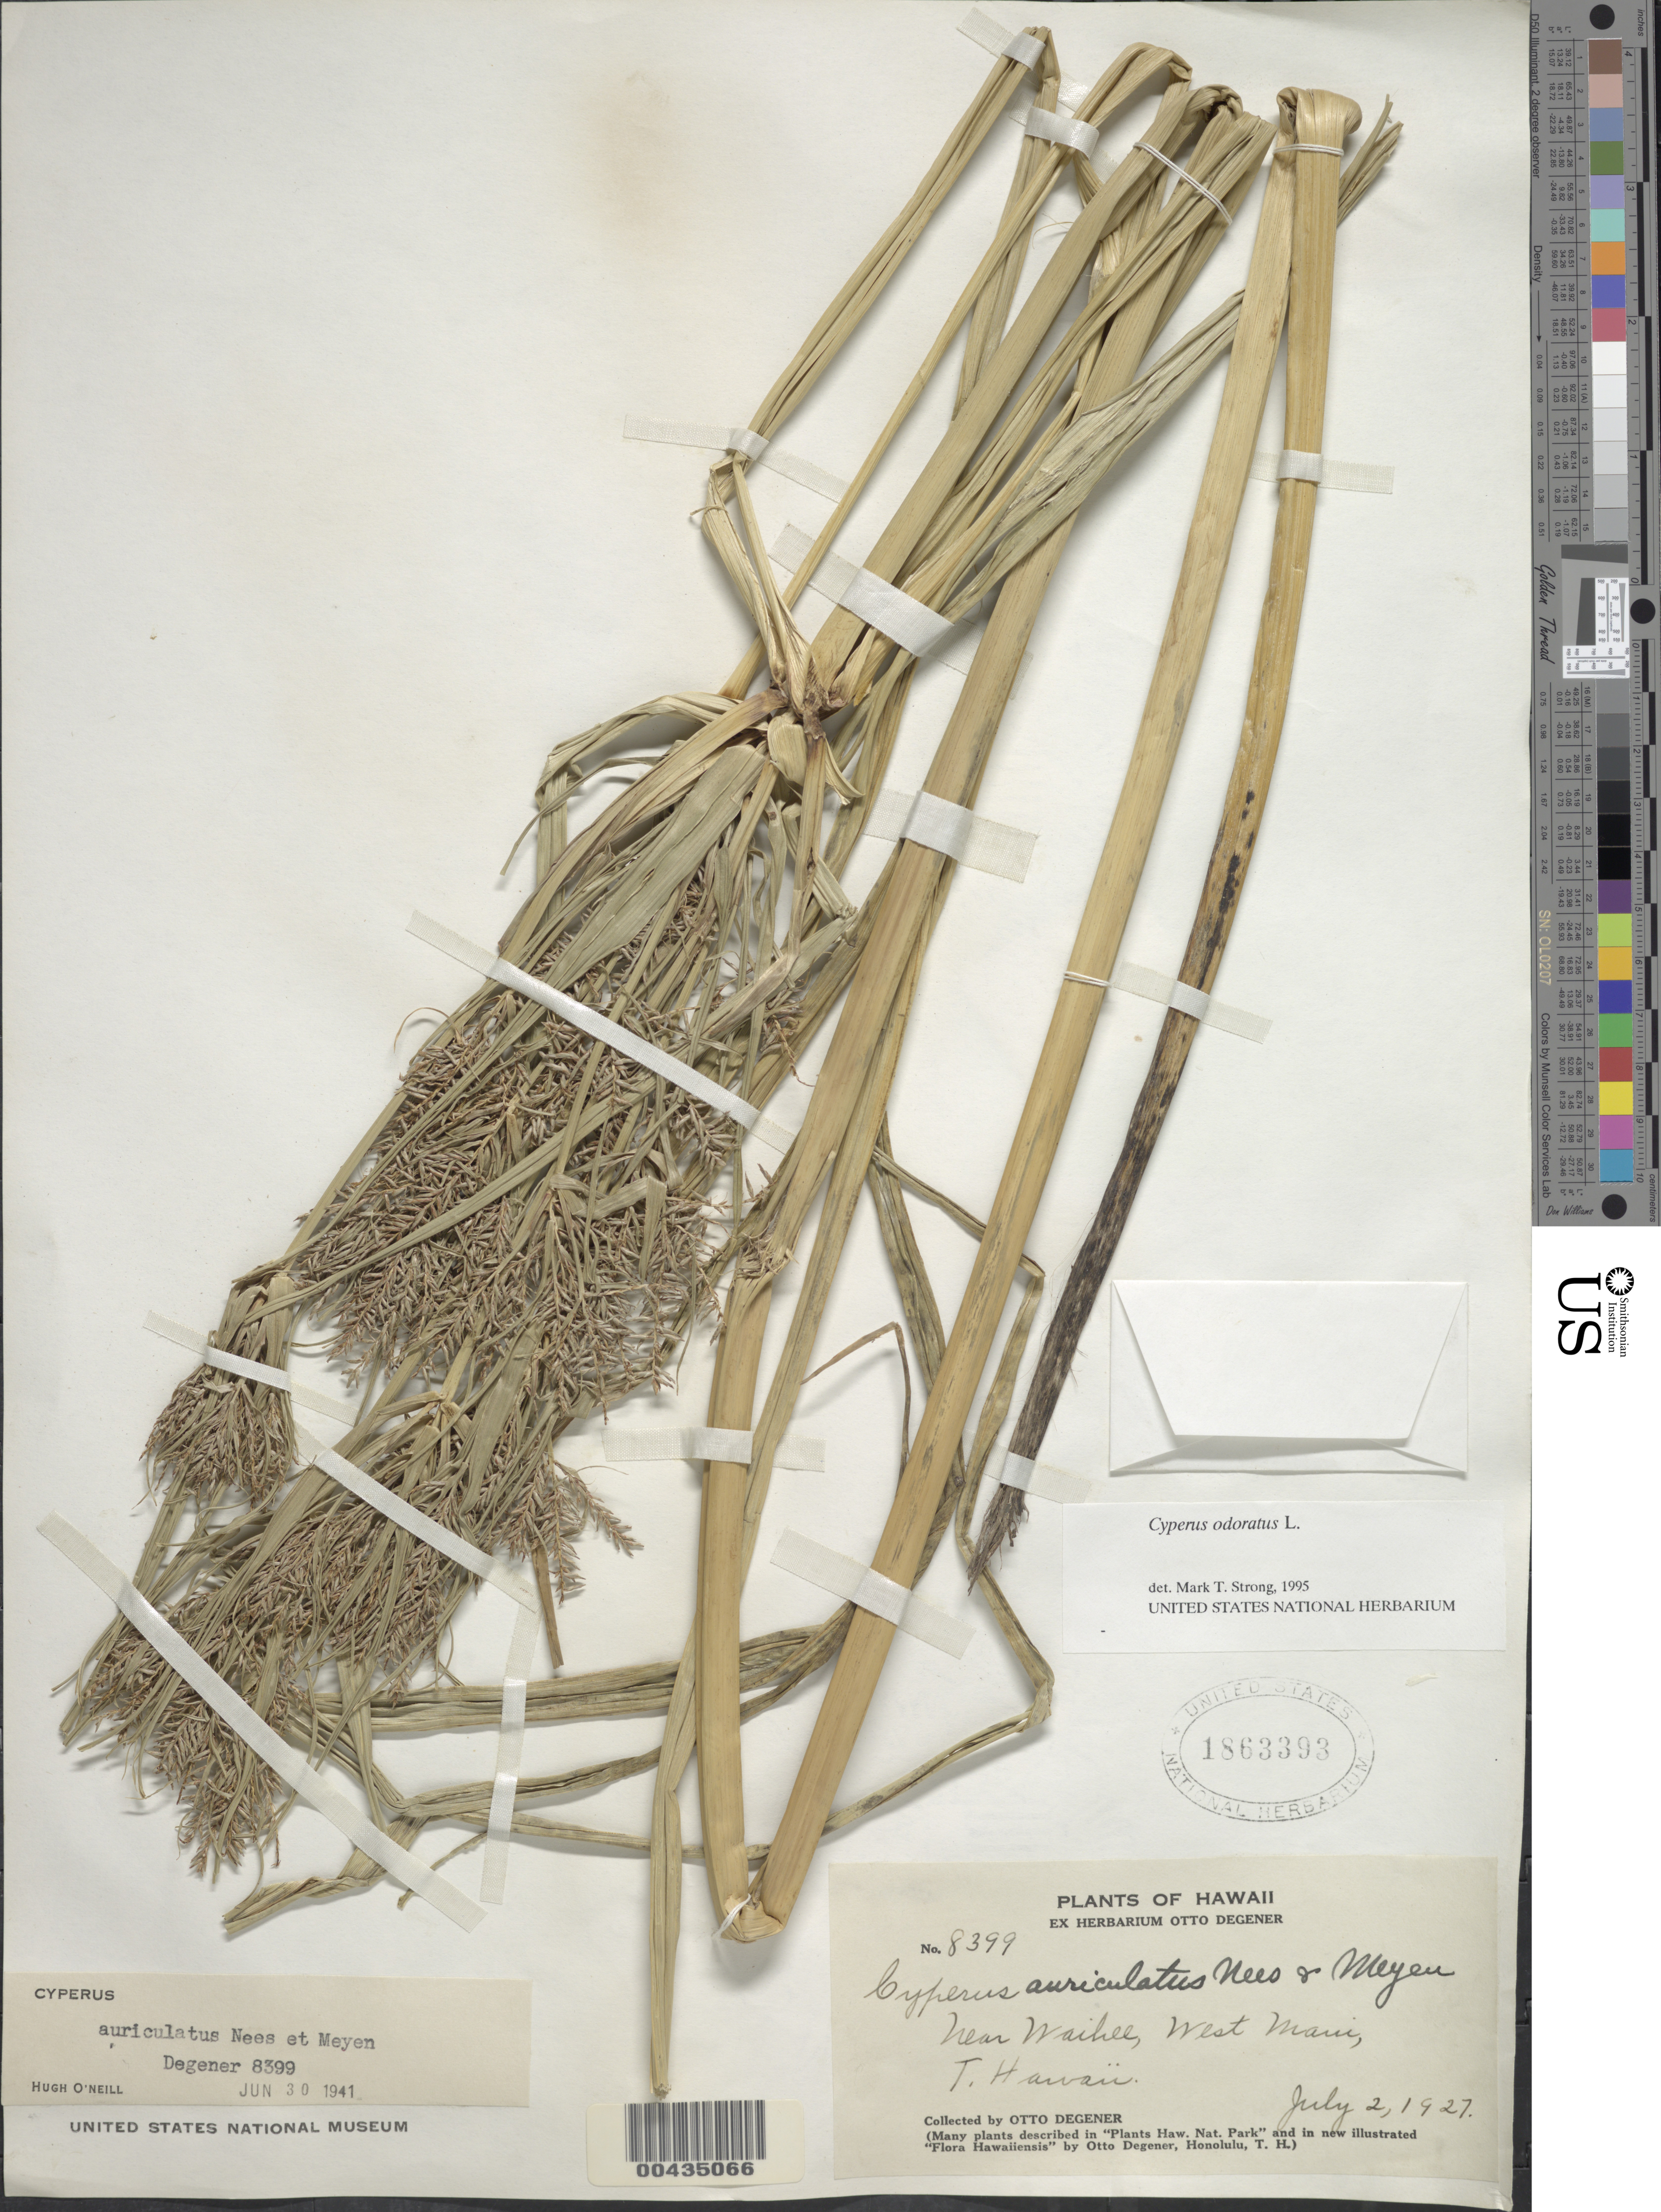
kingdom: Plantae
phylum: Tracheophyta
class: Liliopsida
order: Poales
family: Cyperaceae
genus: Cyperus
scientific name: Cyperus prescottianus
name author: Hook. & Arn.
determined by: Wagner, W. L., (BOT), Smithsonian Institution - National Museum of Natural History (UNITED STATES)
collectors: O. Degener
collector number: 8399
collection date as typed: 2 Jul 1927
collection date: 1927-07-02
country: United States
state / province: Hawaii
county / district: Maui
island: Maui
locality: Near Waihee, West Maui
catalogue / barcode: US 1863393